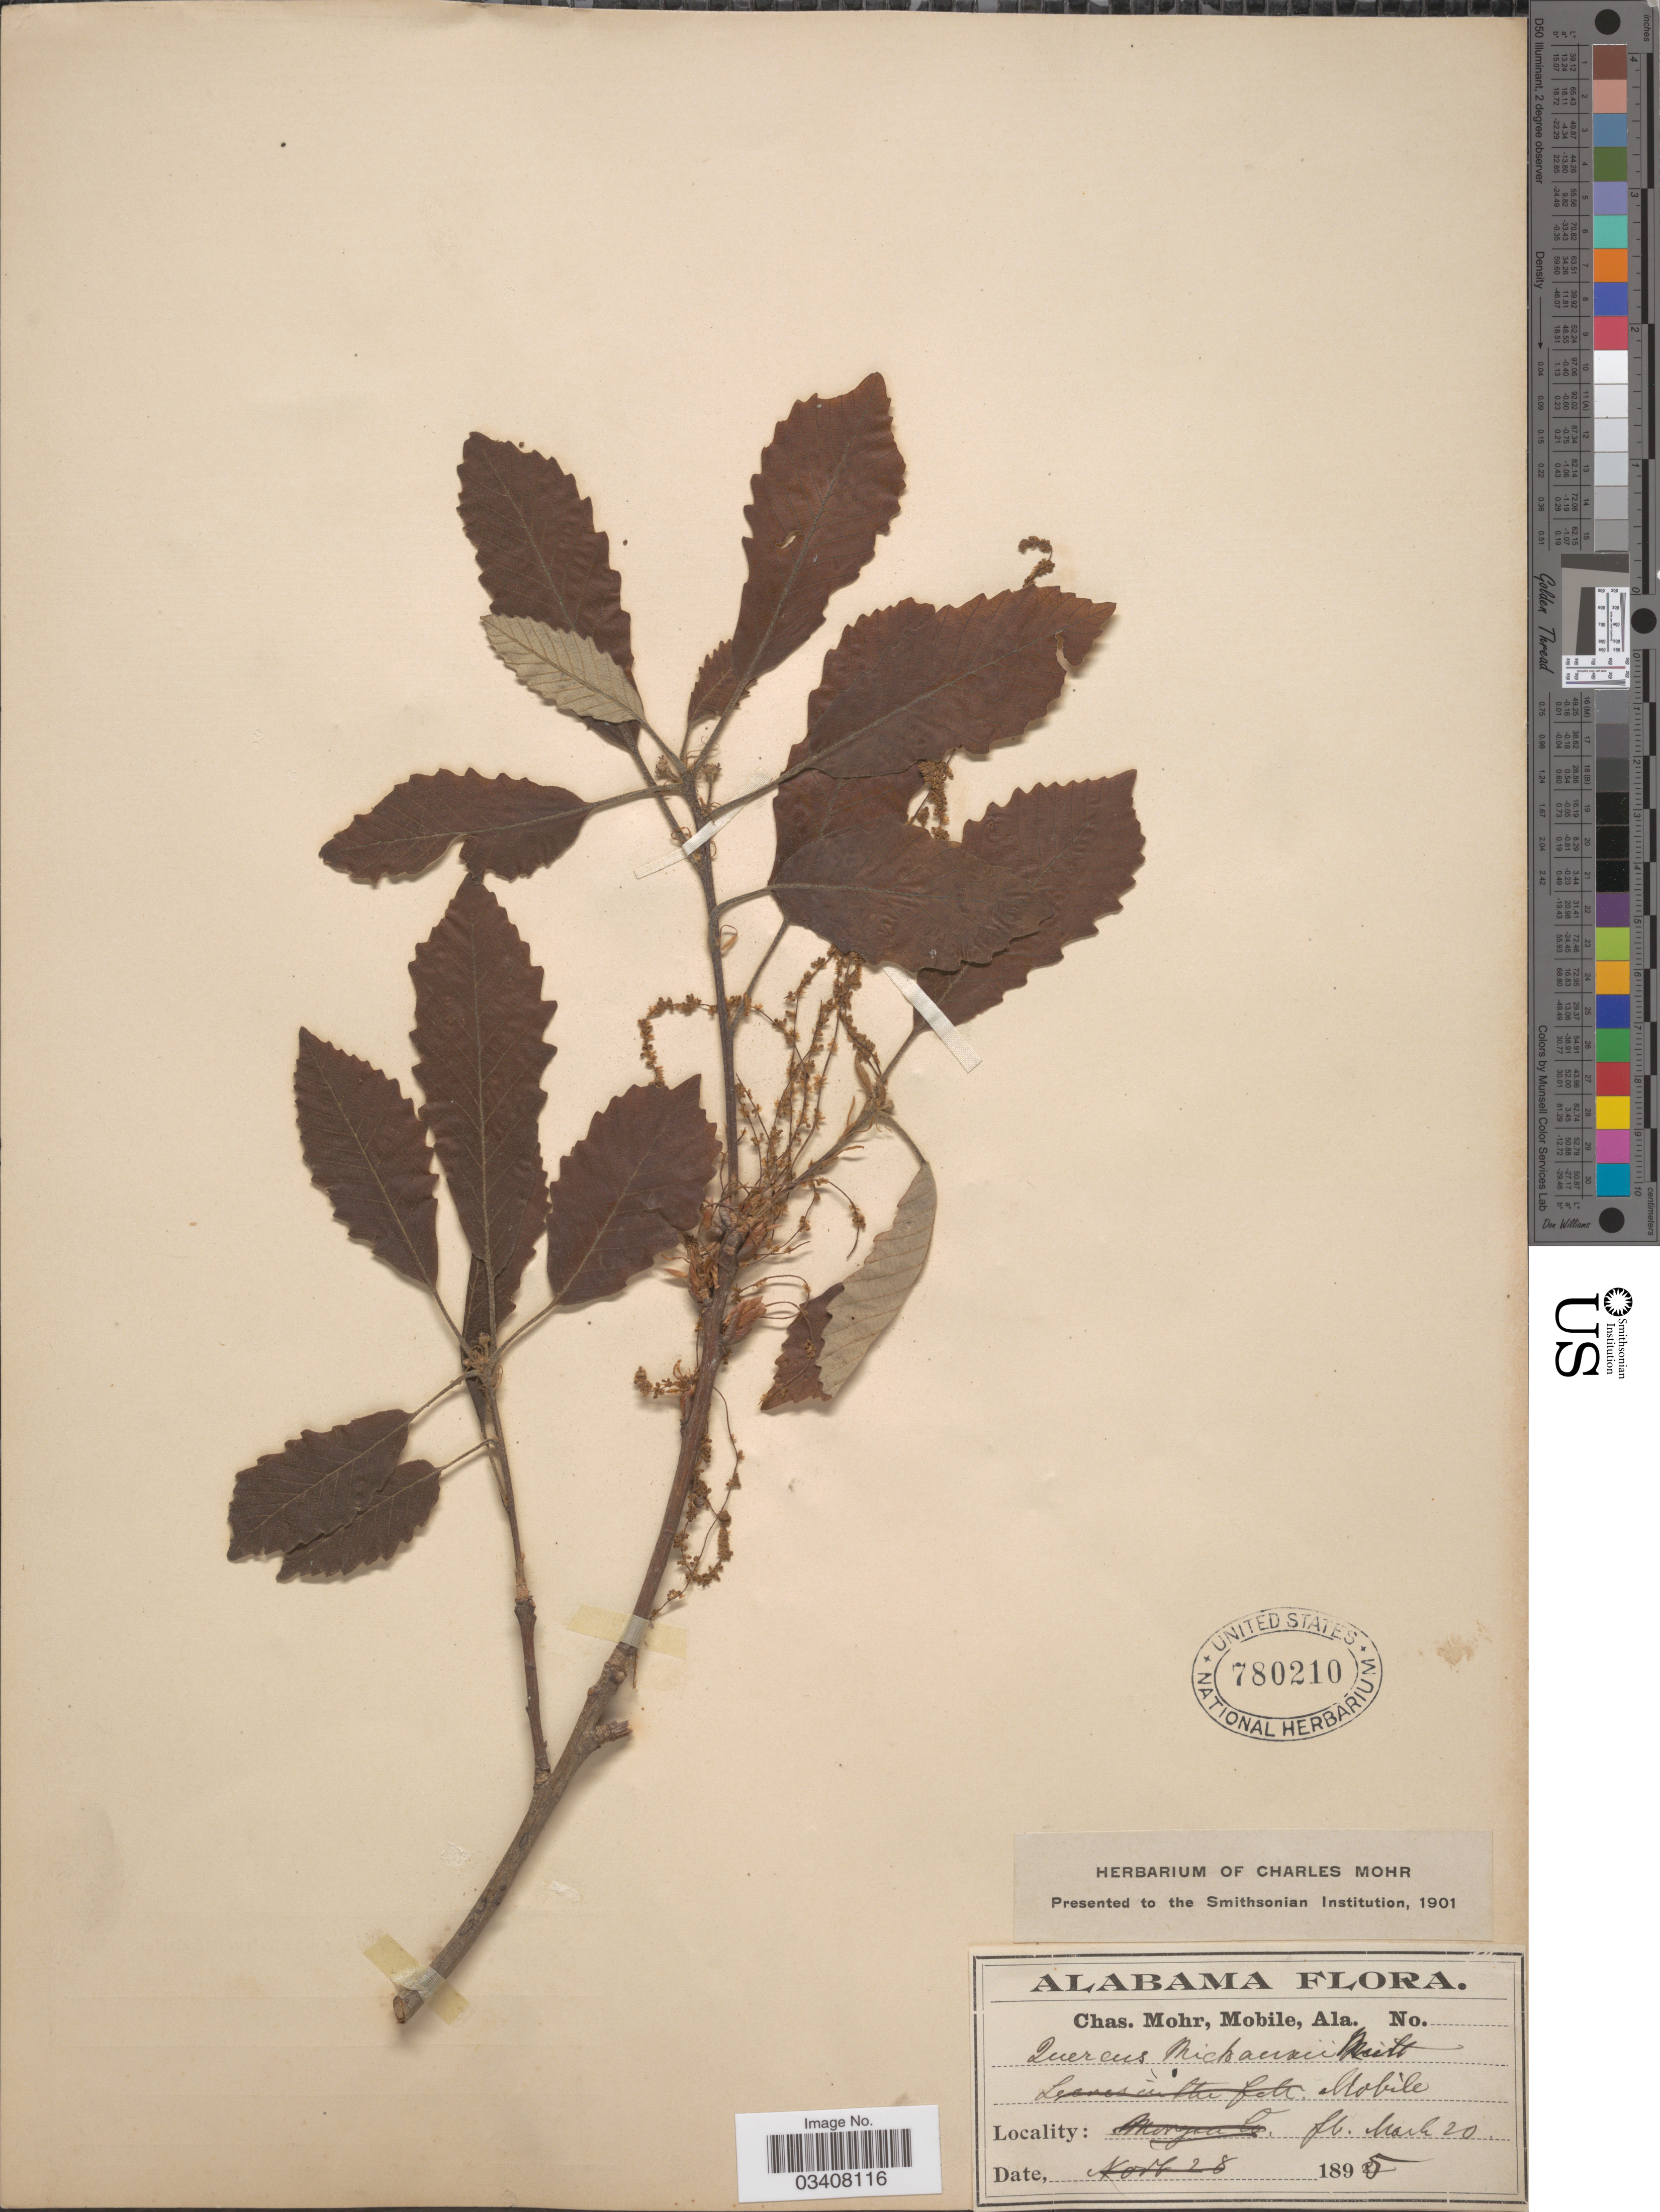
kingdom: Plantae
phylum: Tracheophyta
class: Magnoliopsida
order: Fagales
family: Fagaceae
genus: Quercus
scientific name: Quercus prinus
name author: L.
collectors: Mohr, C. T. (herbarium)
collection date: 1895-03-20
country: United States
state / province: Alabama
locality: Mobile.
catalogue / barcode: US 780210